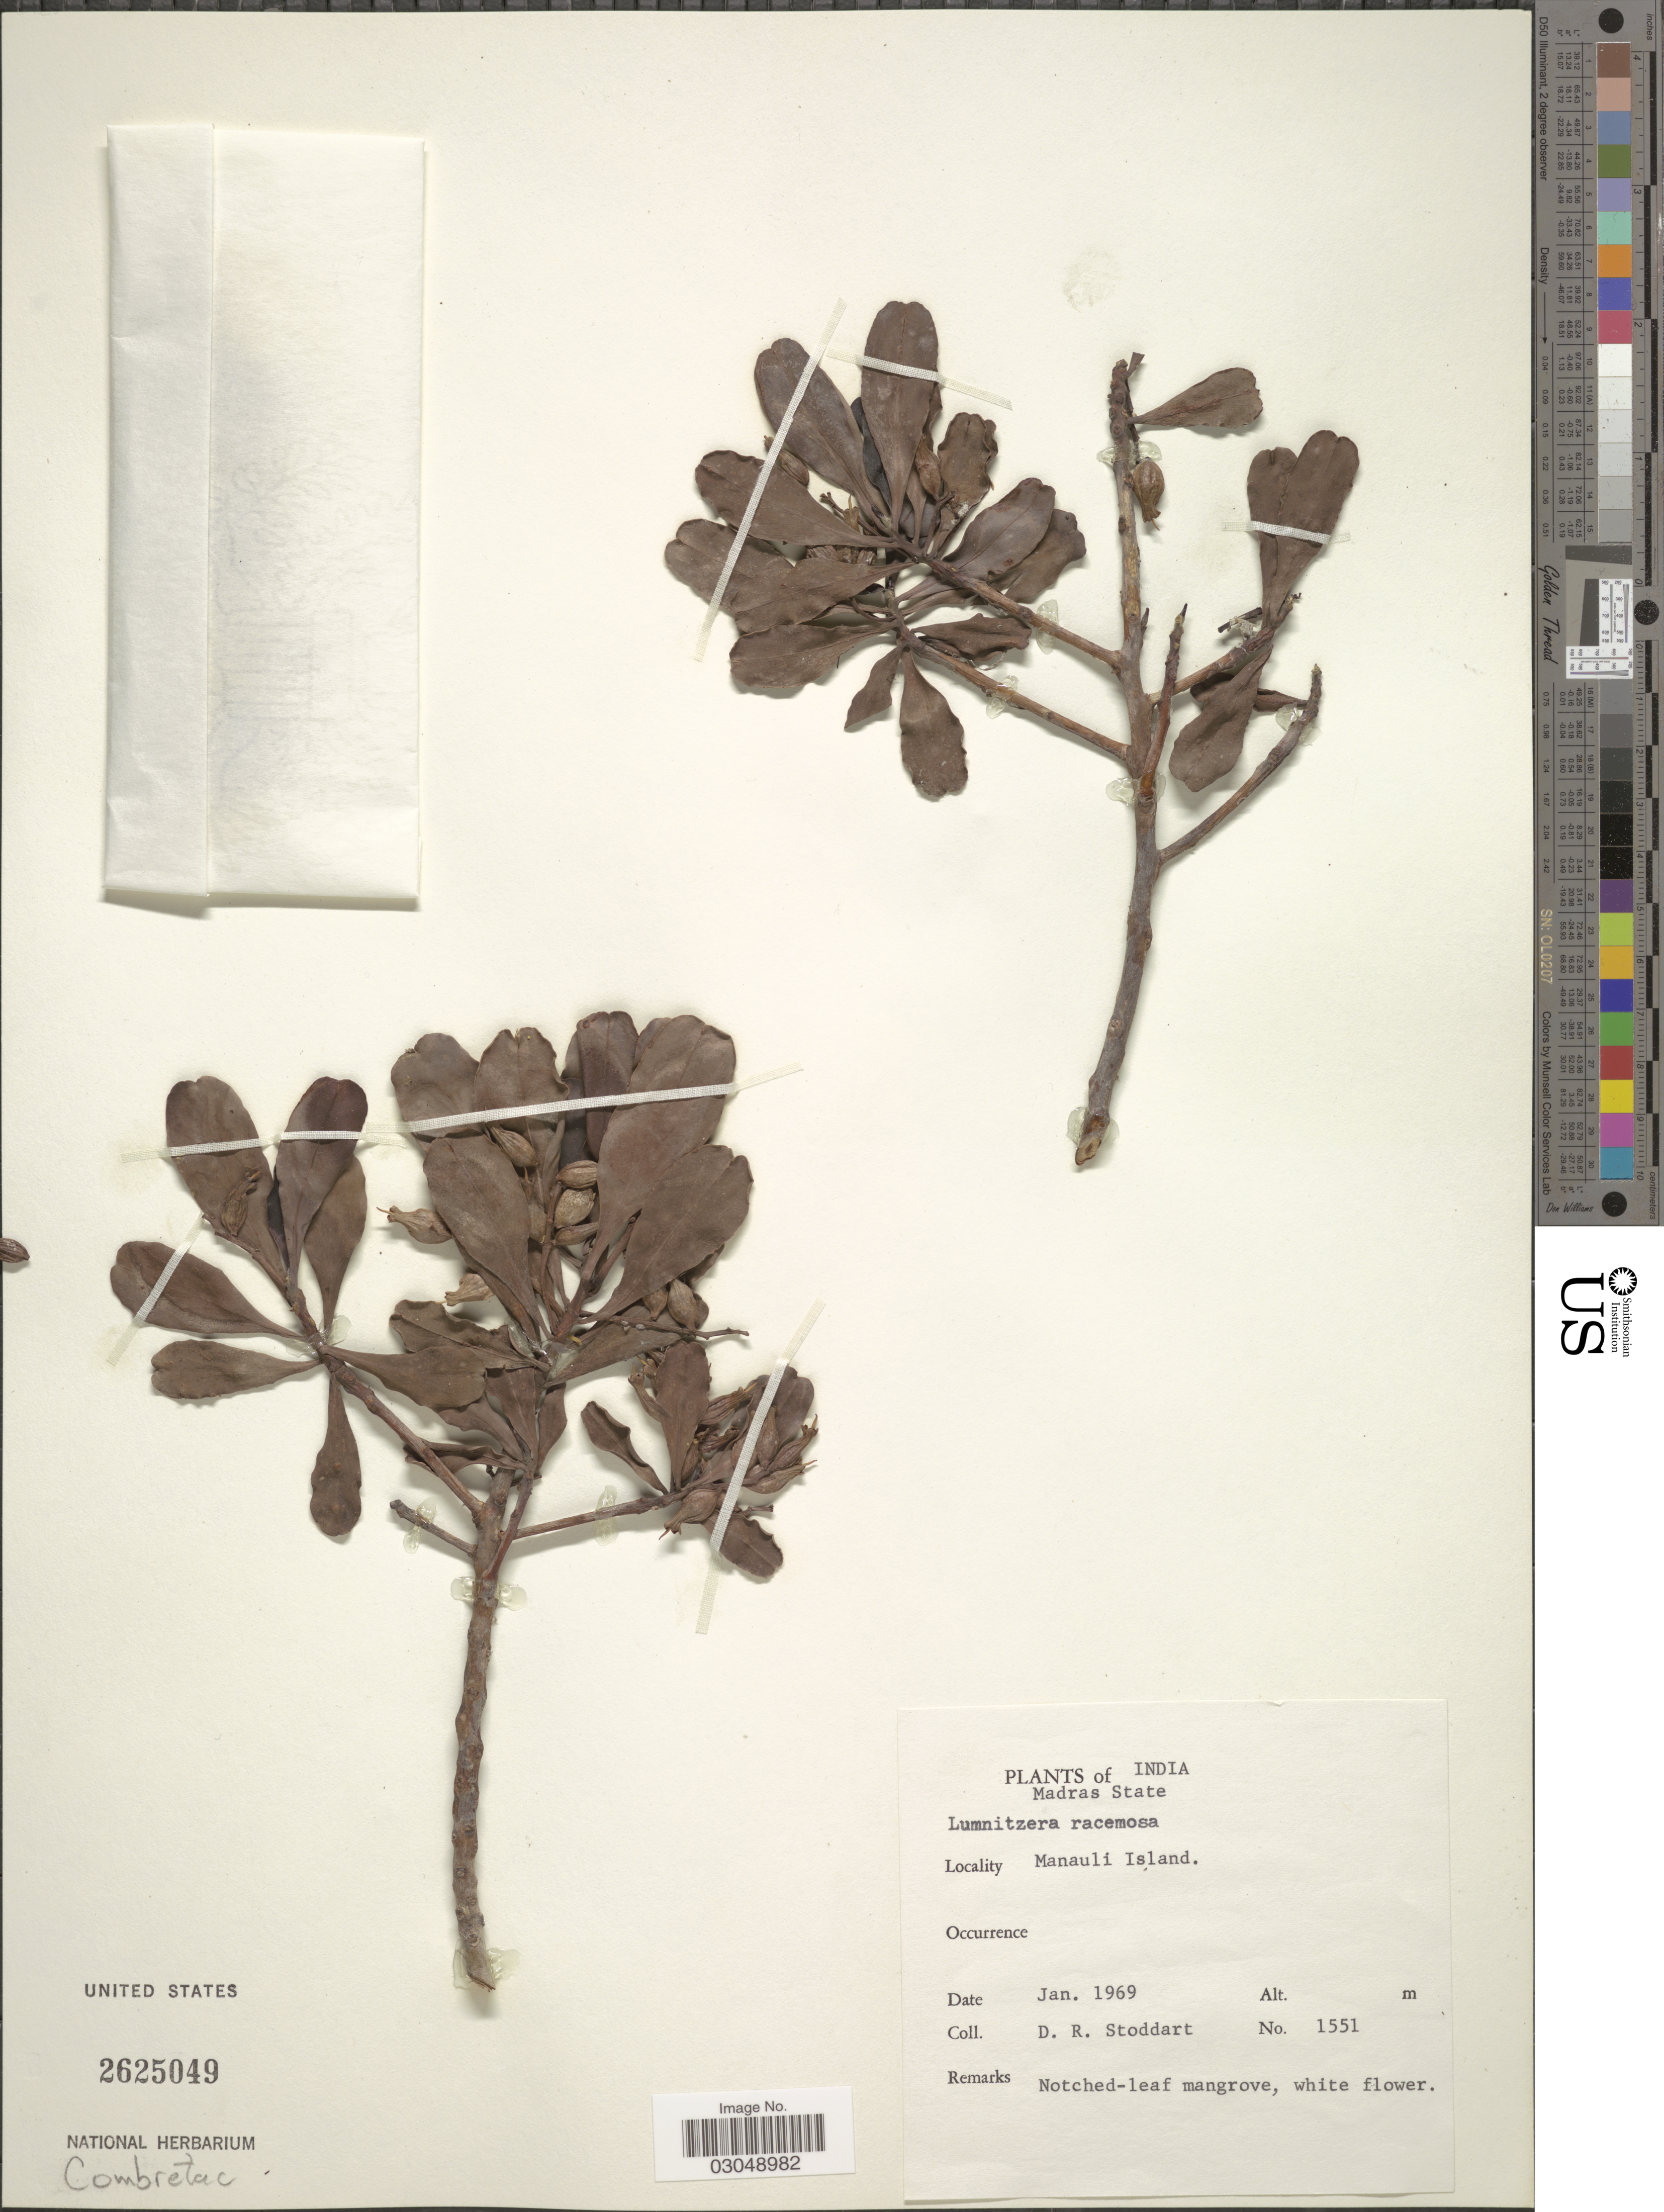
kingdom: Plantae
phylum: Tracheophyta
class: Magnoliopsida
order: Myrtales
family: Combretaceae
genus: Lumnitzera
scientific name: Lumnitzera racemosa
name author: Willd.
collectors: D. R. Stoddart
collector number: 1551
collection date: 1969-01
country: India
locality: Madras State, Manauli Island.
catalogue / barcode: US 2625049